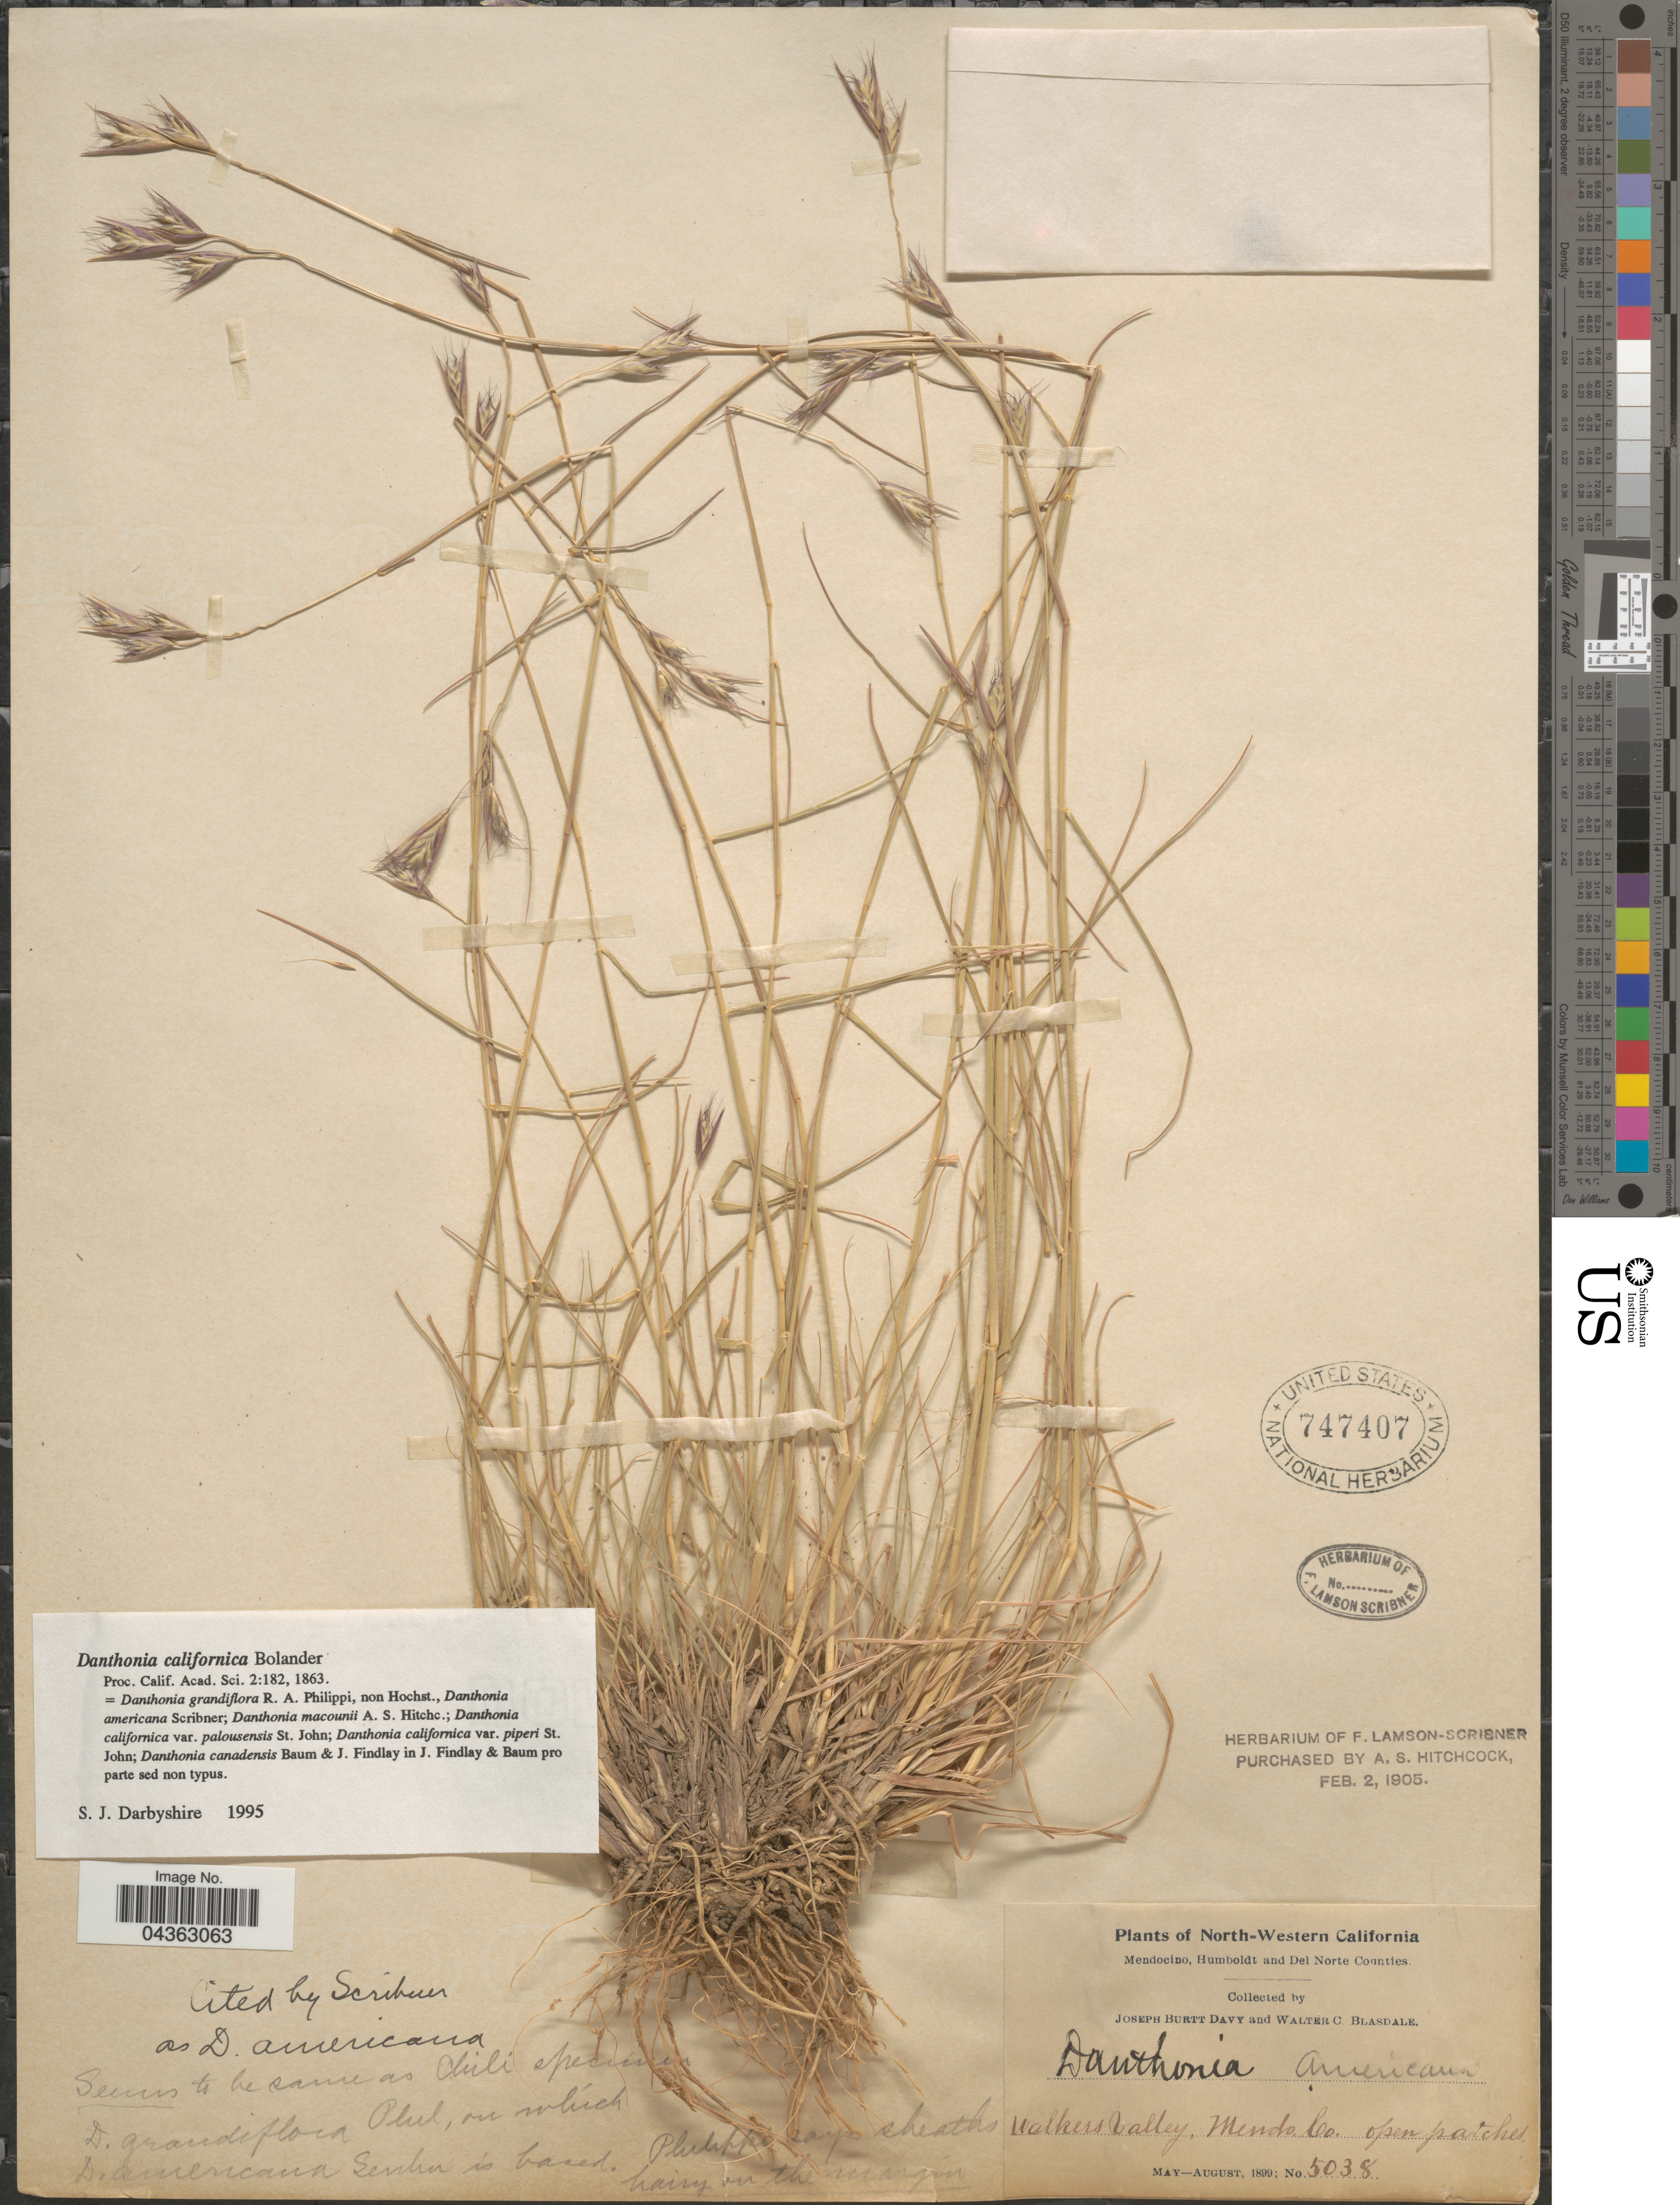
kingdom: Plantae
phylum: Tracheophyta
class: Liliopsida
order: Poales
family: Poaceae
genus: Danthonia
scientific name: Danthonia californica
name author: Bol.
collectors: J. Burtt Davy & W. Blasdale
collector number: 5038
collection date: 1899-05/1899-08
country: United States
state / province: California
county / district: Mendocino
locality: North-Western California. Walkers Valley, Mendo. Co. open patches.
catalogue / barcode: US 747407